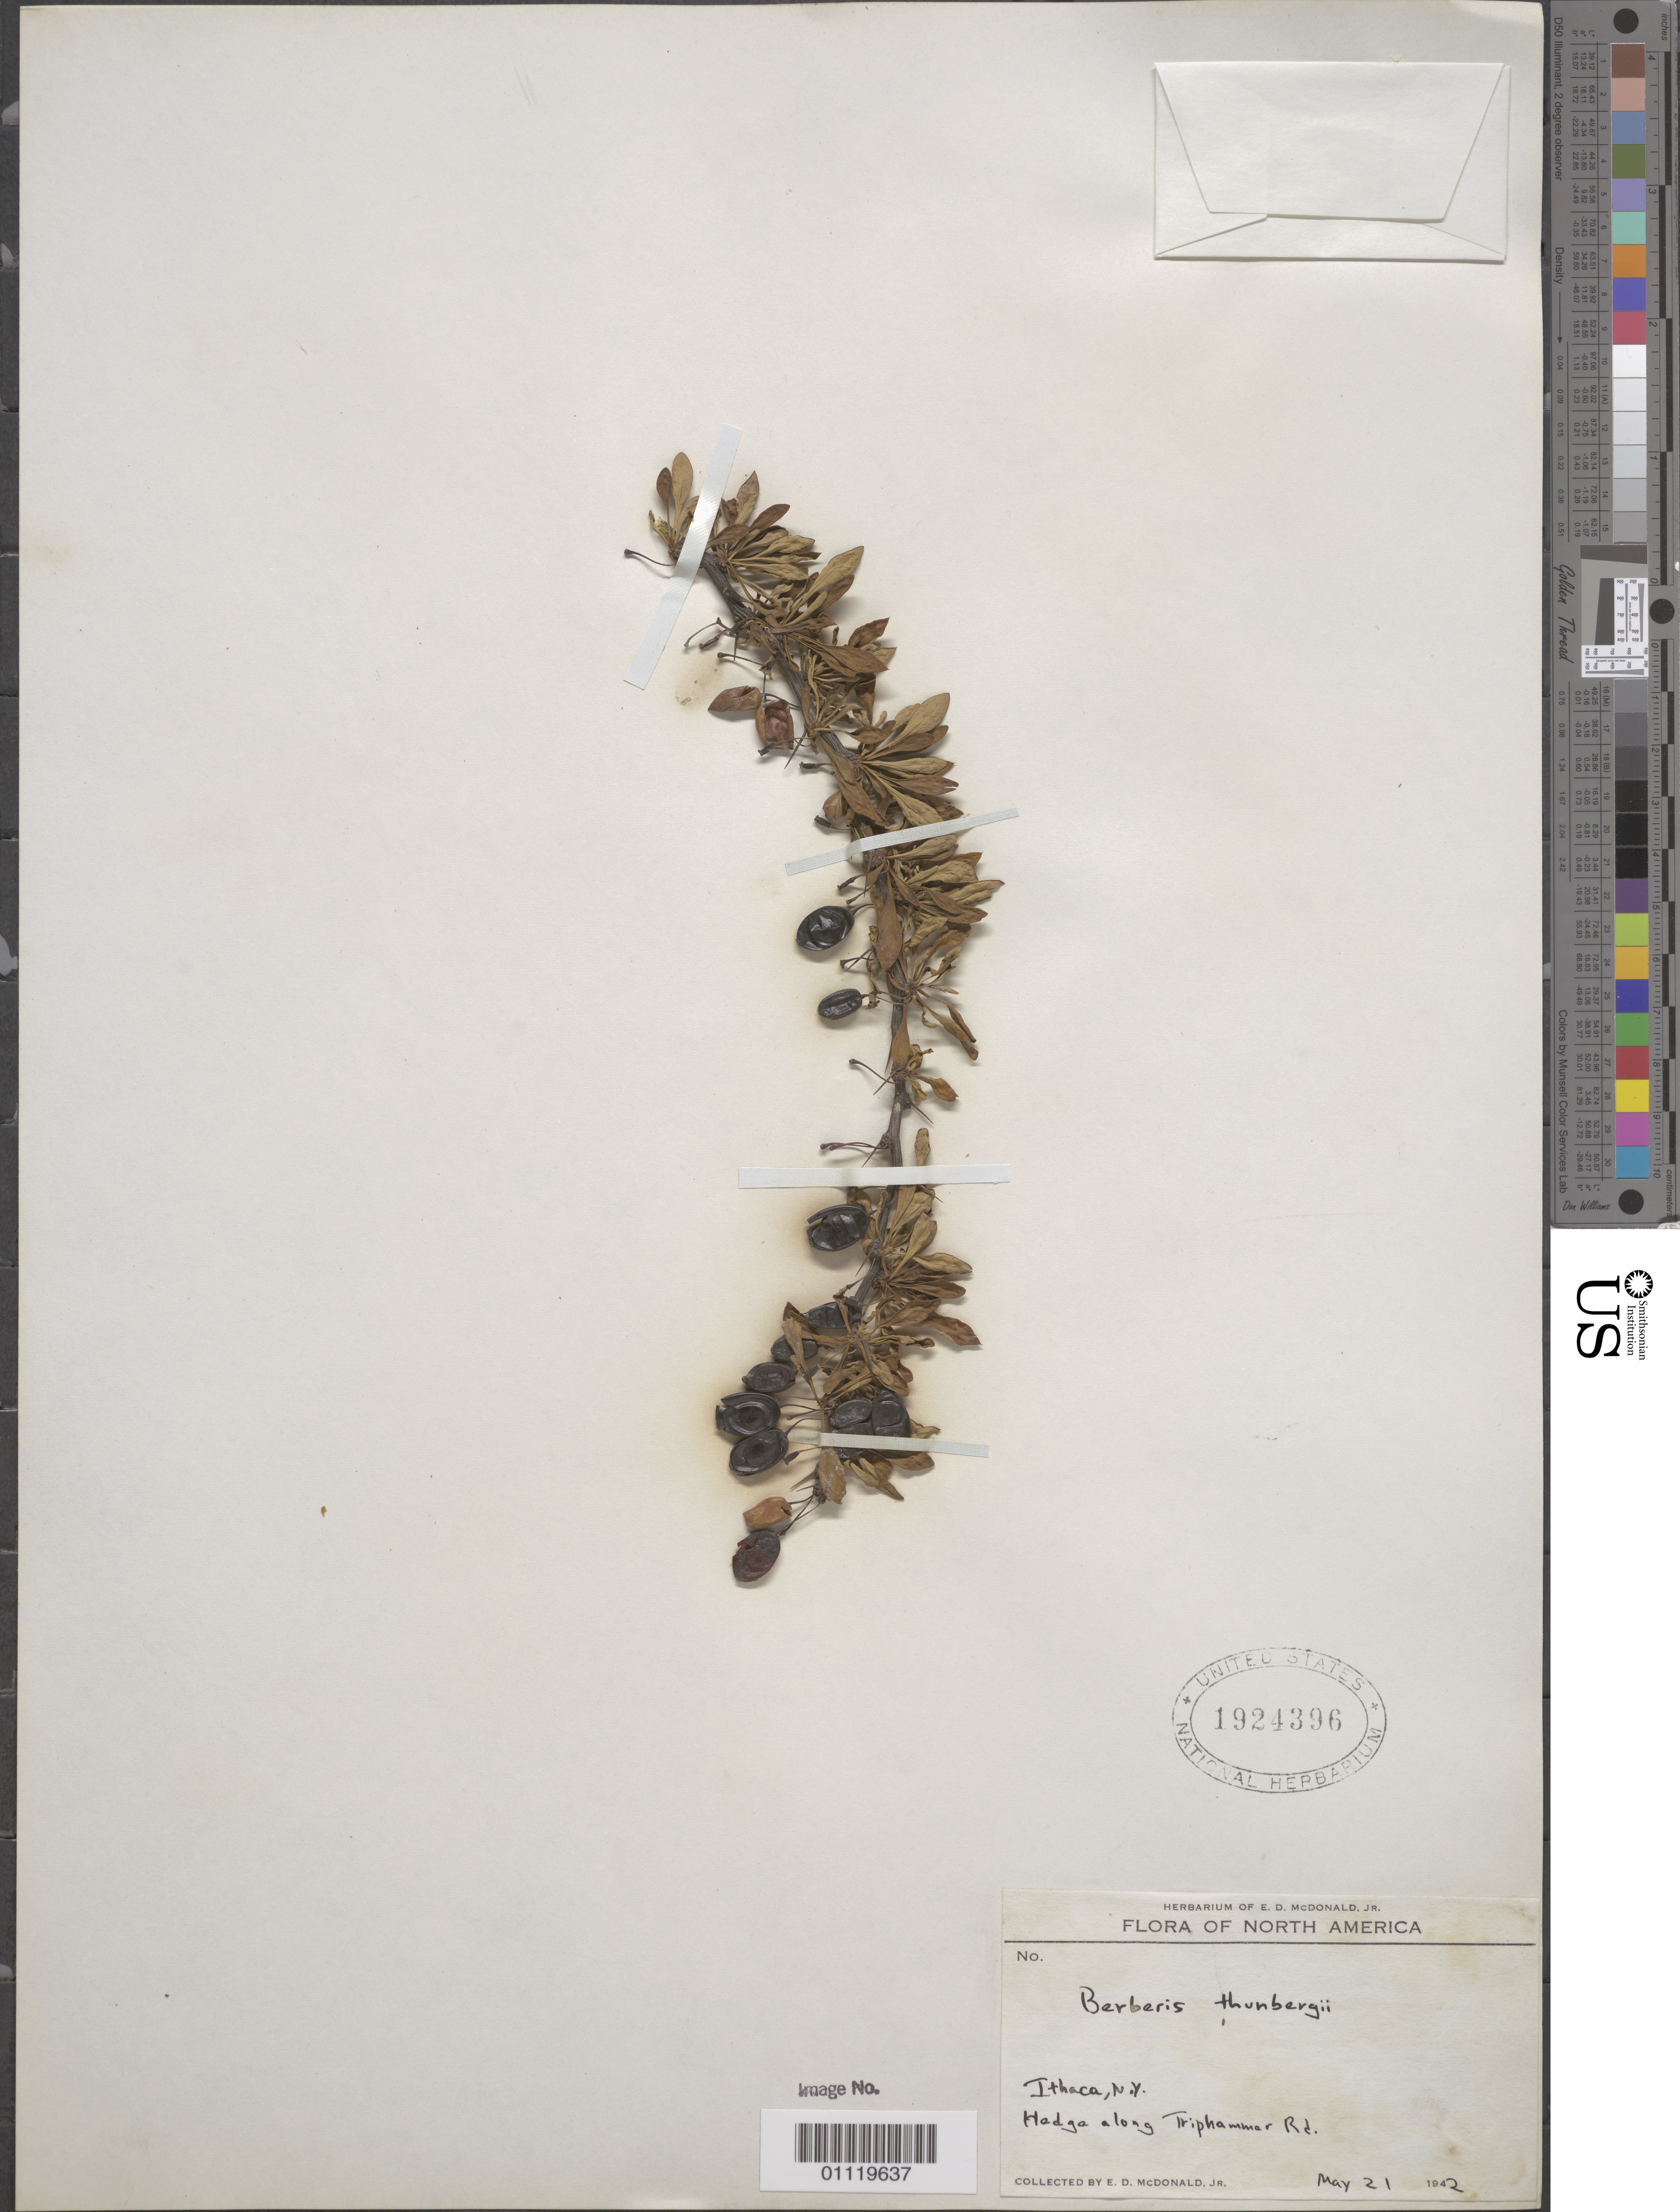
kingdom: Plantae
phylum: Tracheophyta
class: Magnoliopsida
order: Ranunculales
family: Berberidaceae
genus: Berberis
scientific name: Berberis thunbergii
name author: DC.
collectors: E. McDonald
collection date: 1942-05-21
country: United States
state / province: New York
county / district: Tompkins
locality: Ithaca city, hedge along Triphammer Road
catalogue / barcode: US 1924396